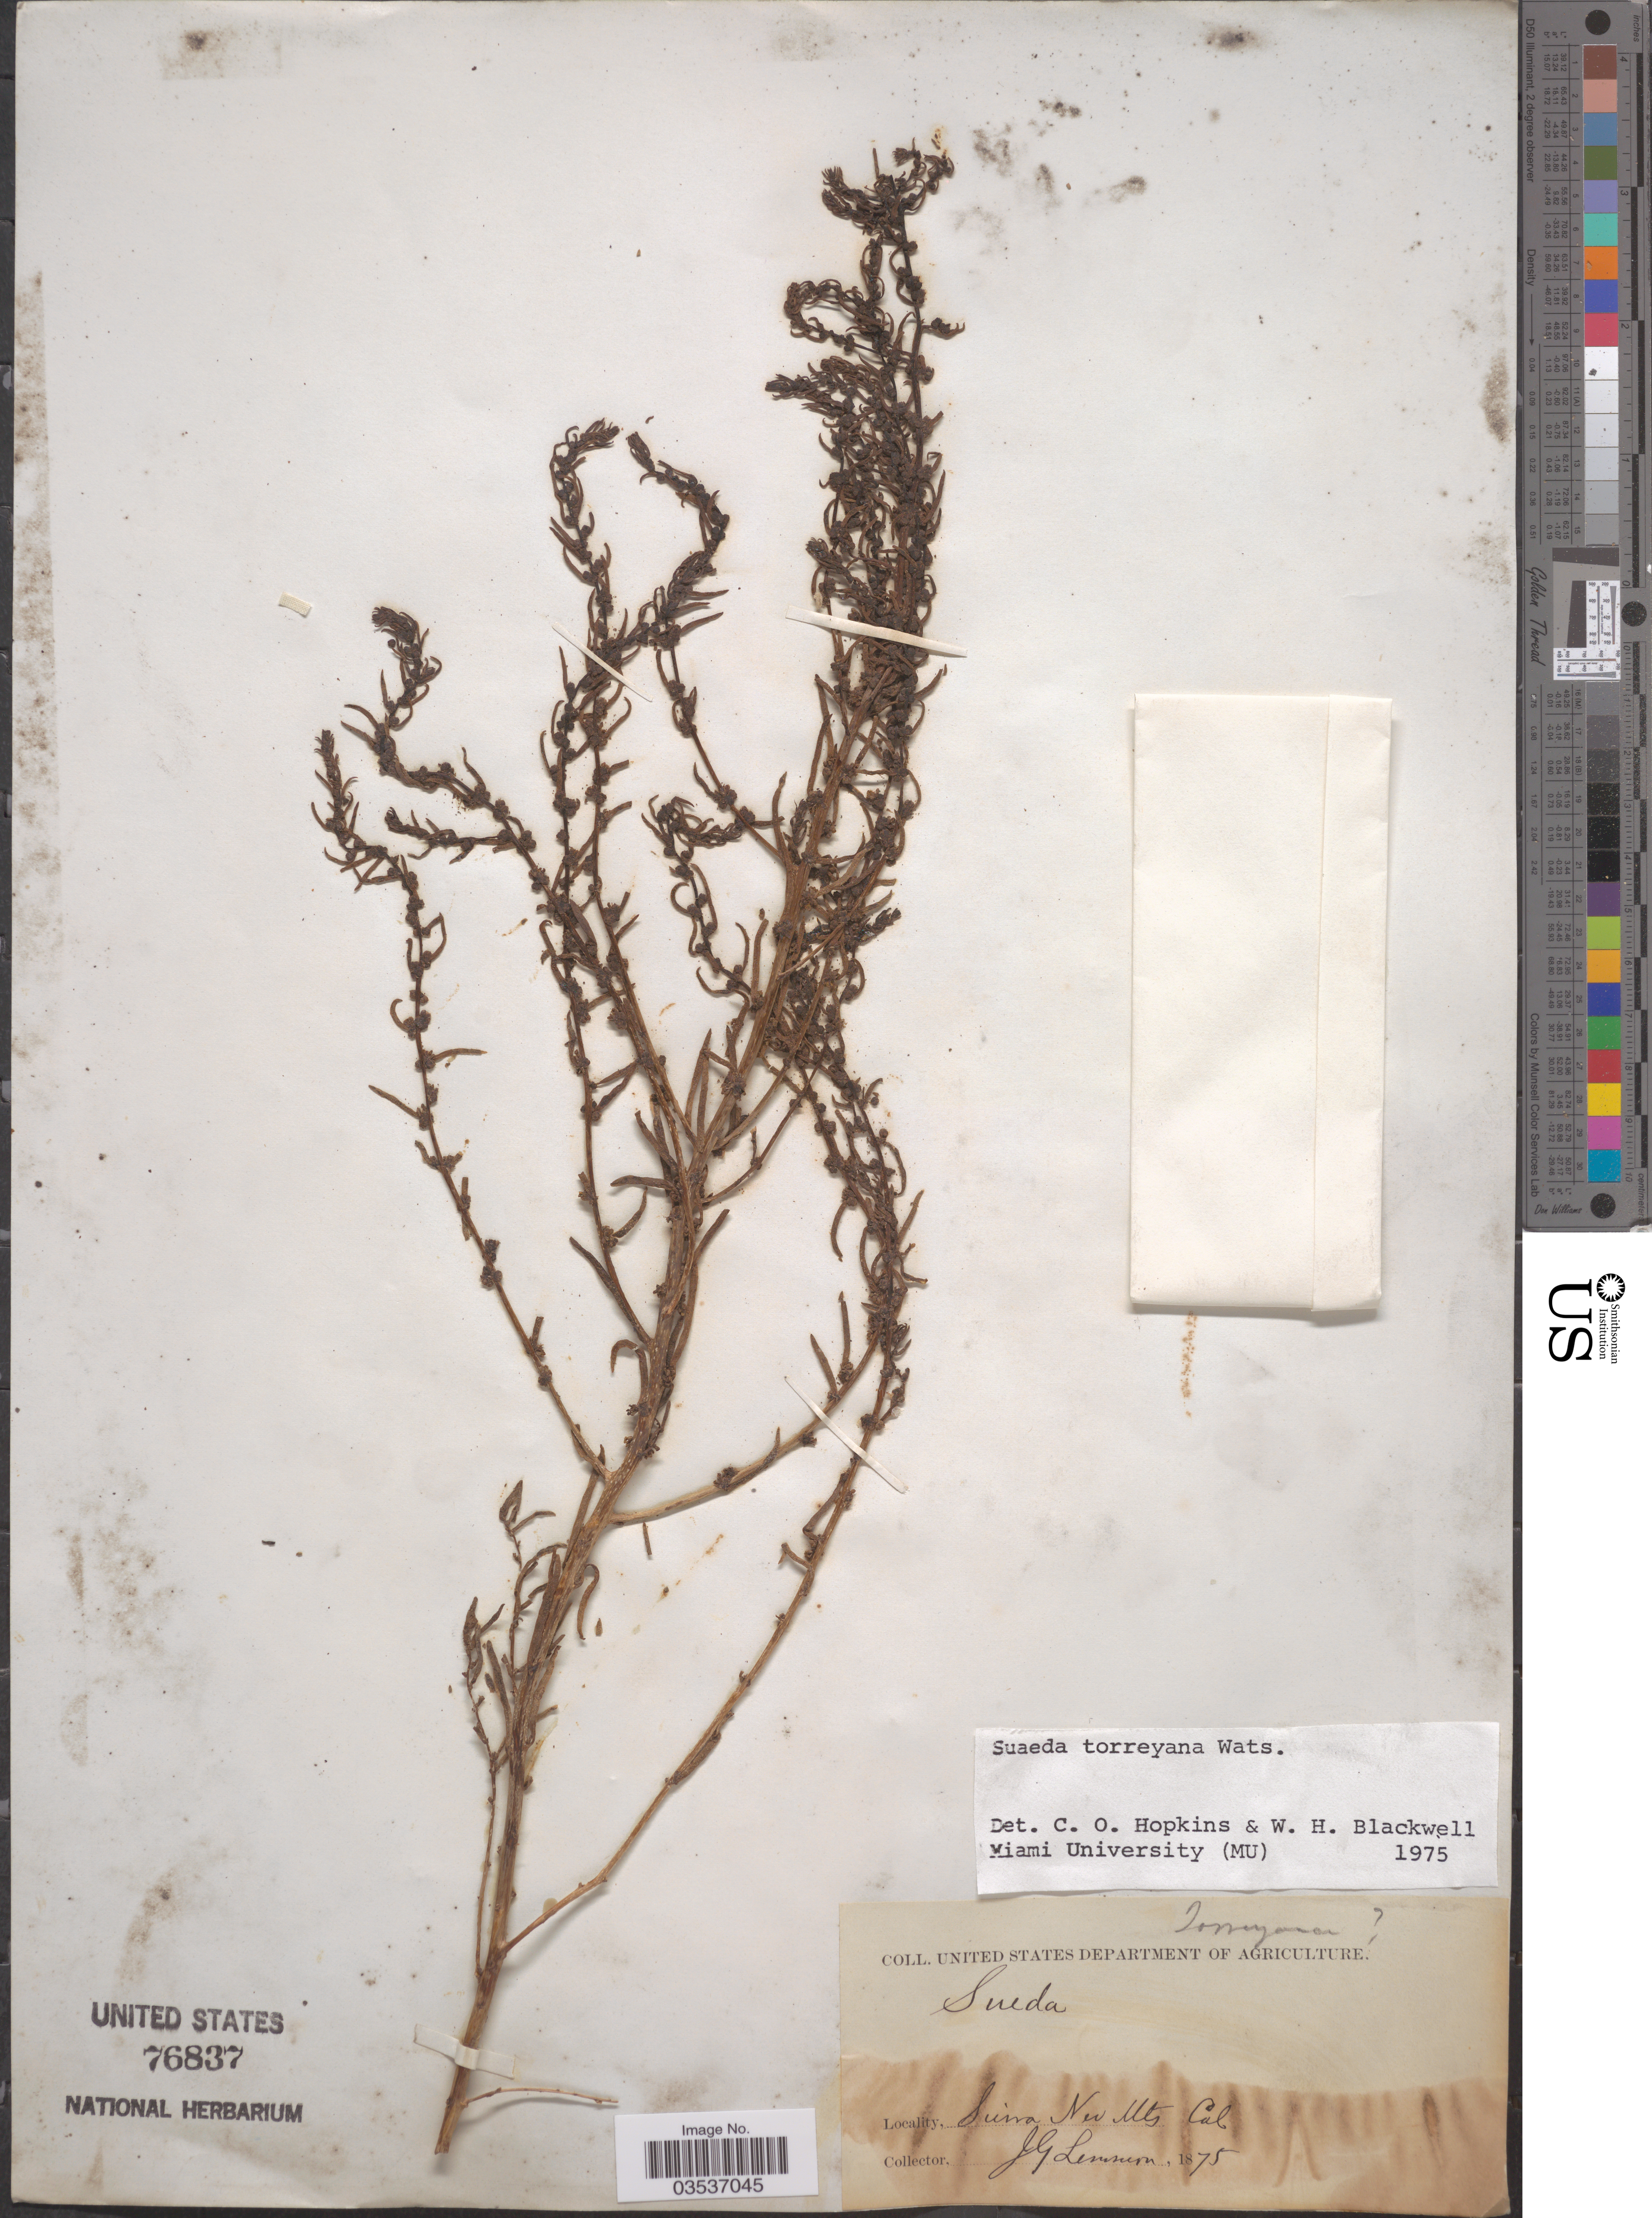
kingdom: Plantae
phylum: Tracheophyta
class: Magnoliopsida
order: Caryophyllales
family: Amaranthaceae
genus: Suaeda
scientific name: Suaeda torreyana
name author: S. Watson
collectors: J. Lemmon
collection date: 1875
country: United States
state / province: California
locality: Sierra Nev. Mts.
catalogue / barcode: US 76837